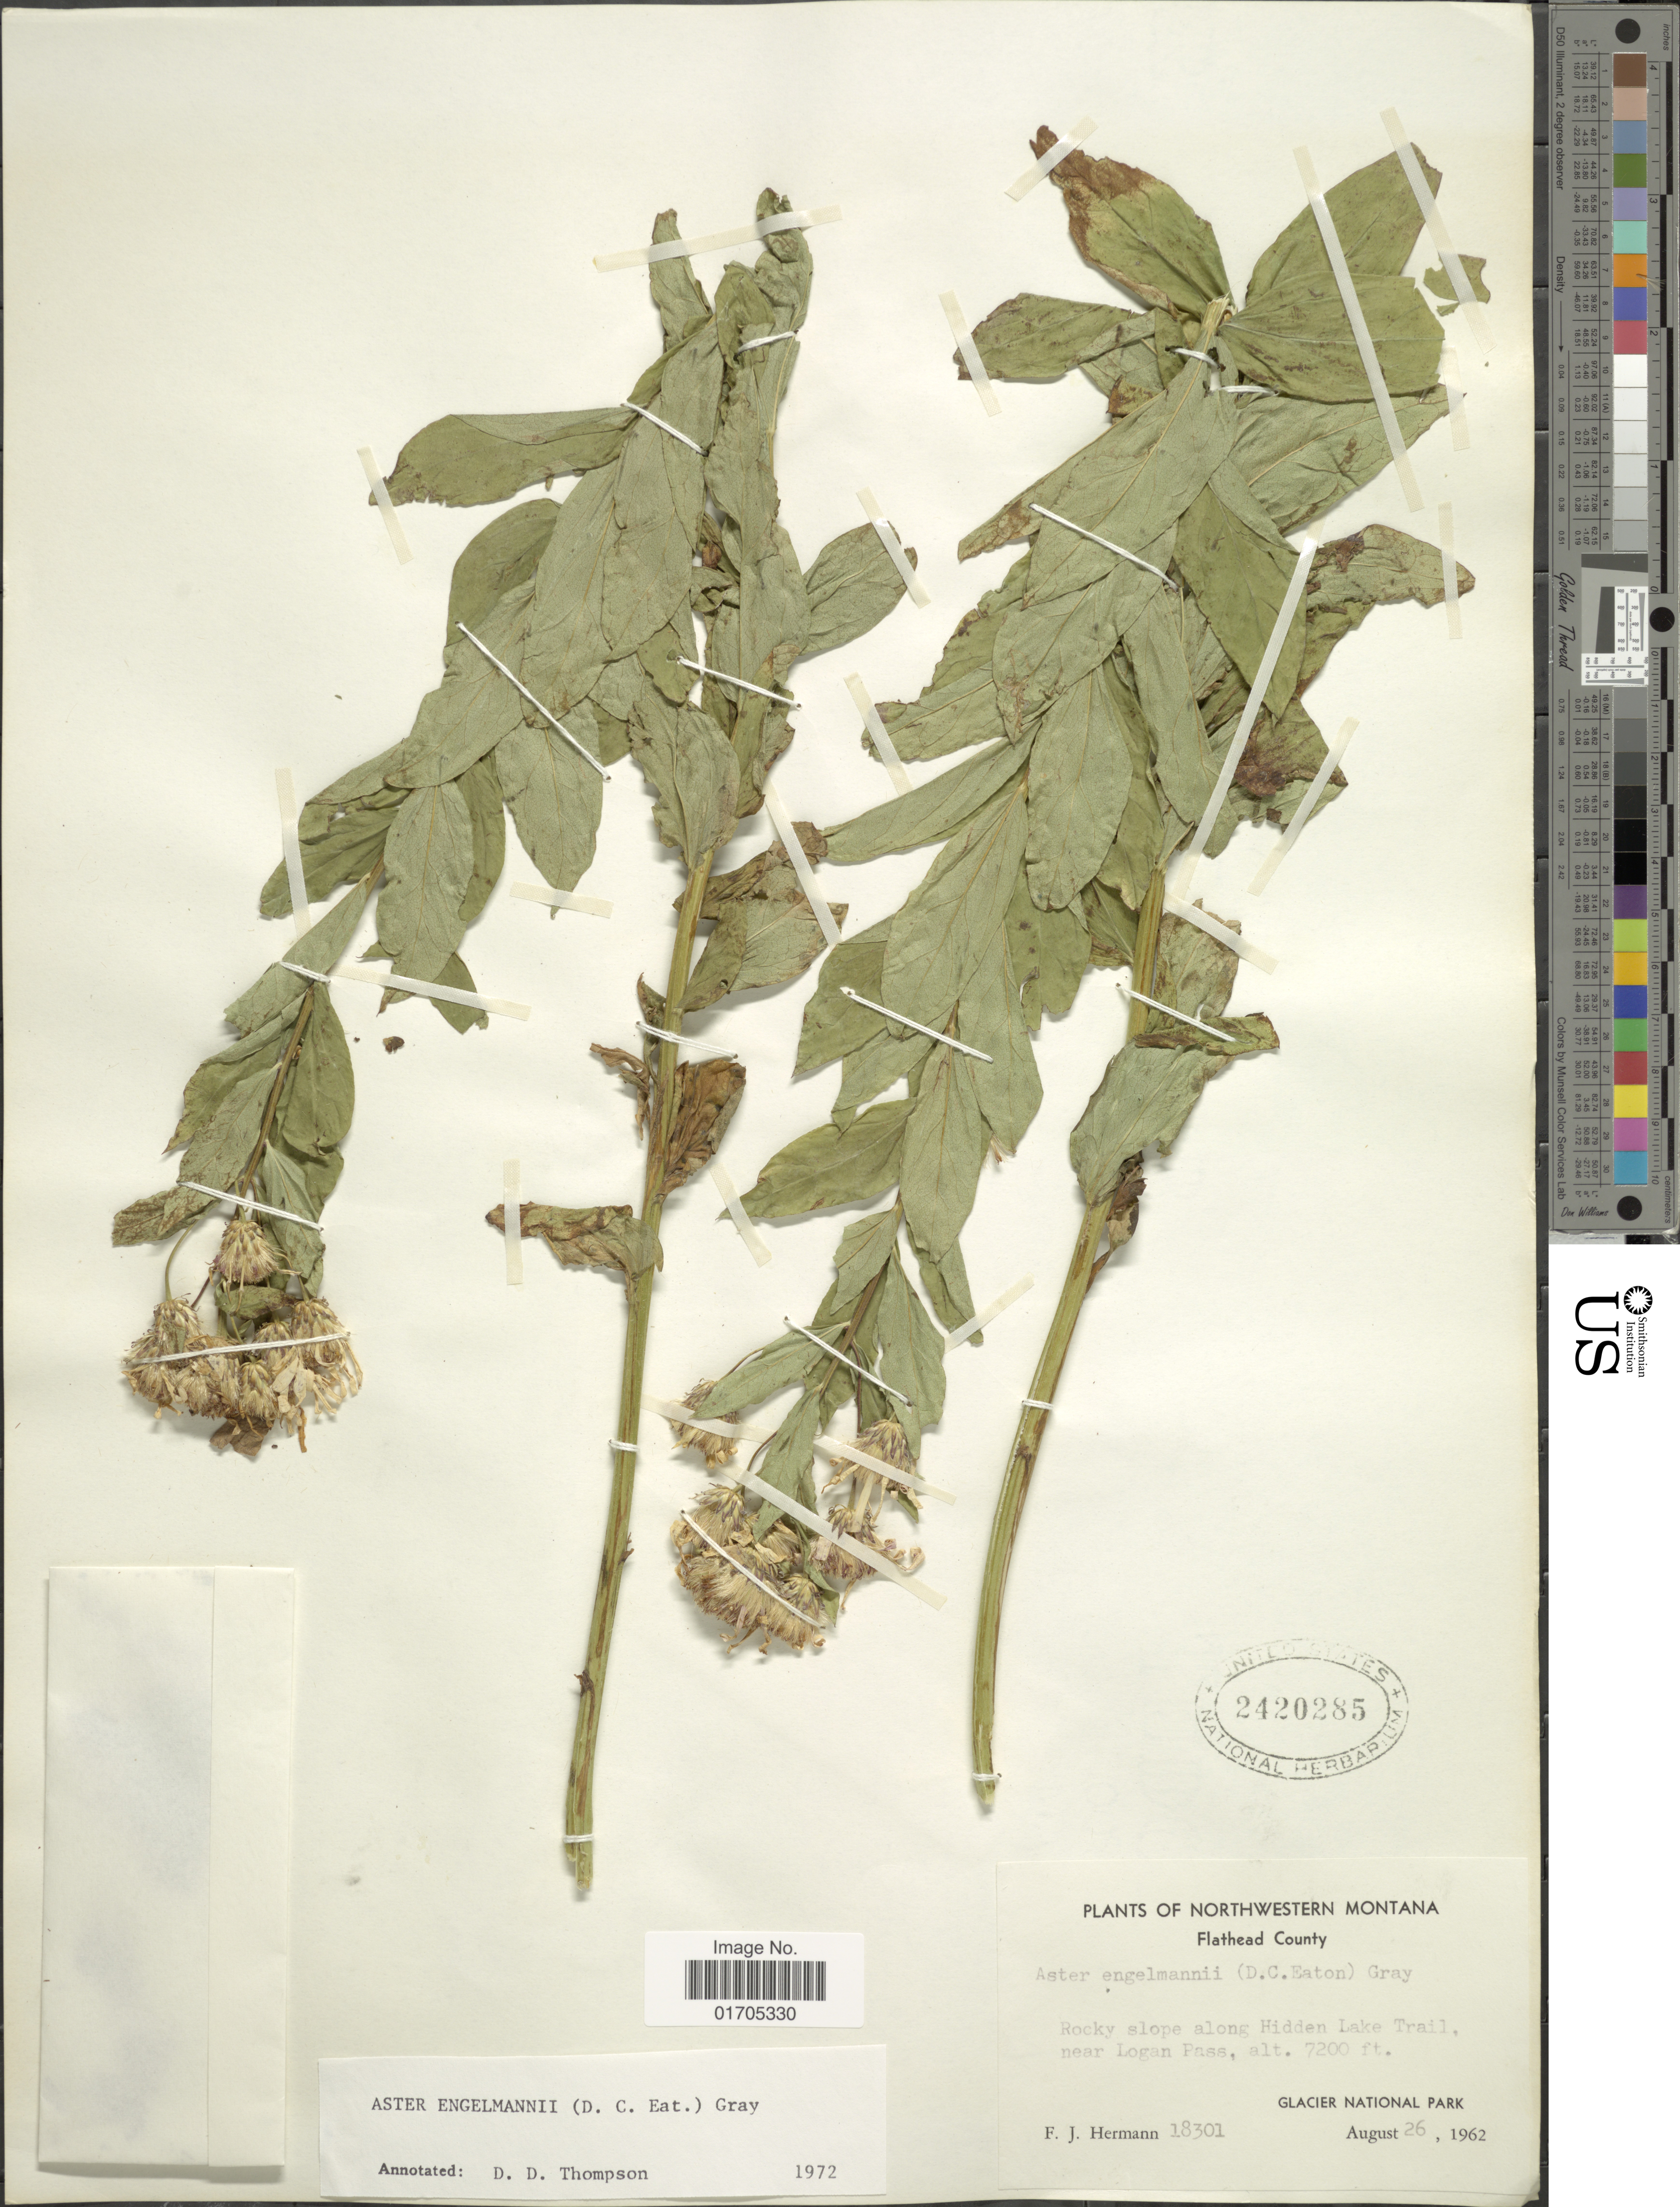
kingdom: Plantae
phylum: Tracheophyta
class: Magnoliopsida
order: Asterales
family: Asteraceae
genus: Eucephalus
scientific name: Eucephalus engelmannii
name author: (D.C. Eaton) Greene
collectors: F. J. Hermann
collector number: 18301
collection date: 1962-08-26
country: United States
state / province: Montana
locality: Northwestern Montana, Flathead County, Rocky slope along Hidden Lake Trail, near Logan Pass, Glacier National Park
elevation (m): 2195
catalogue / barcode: US 2420285